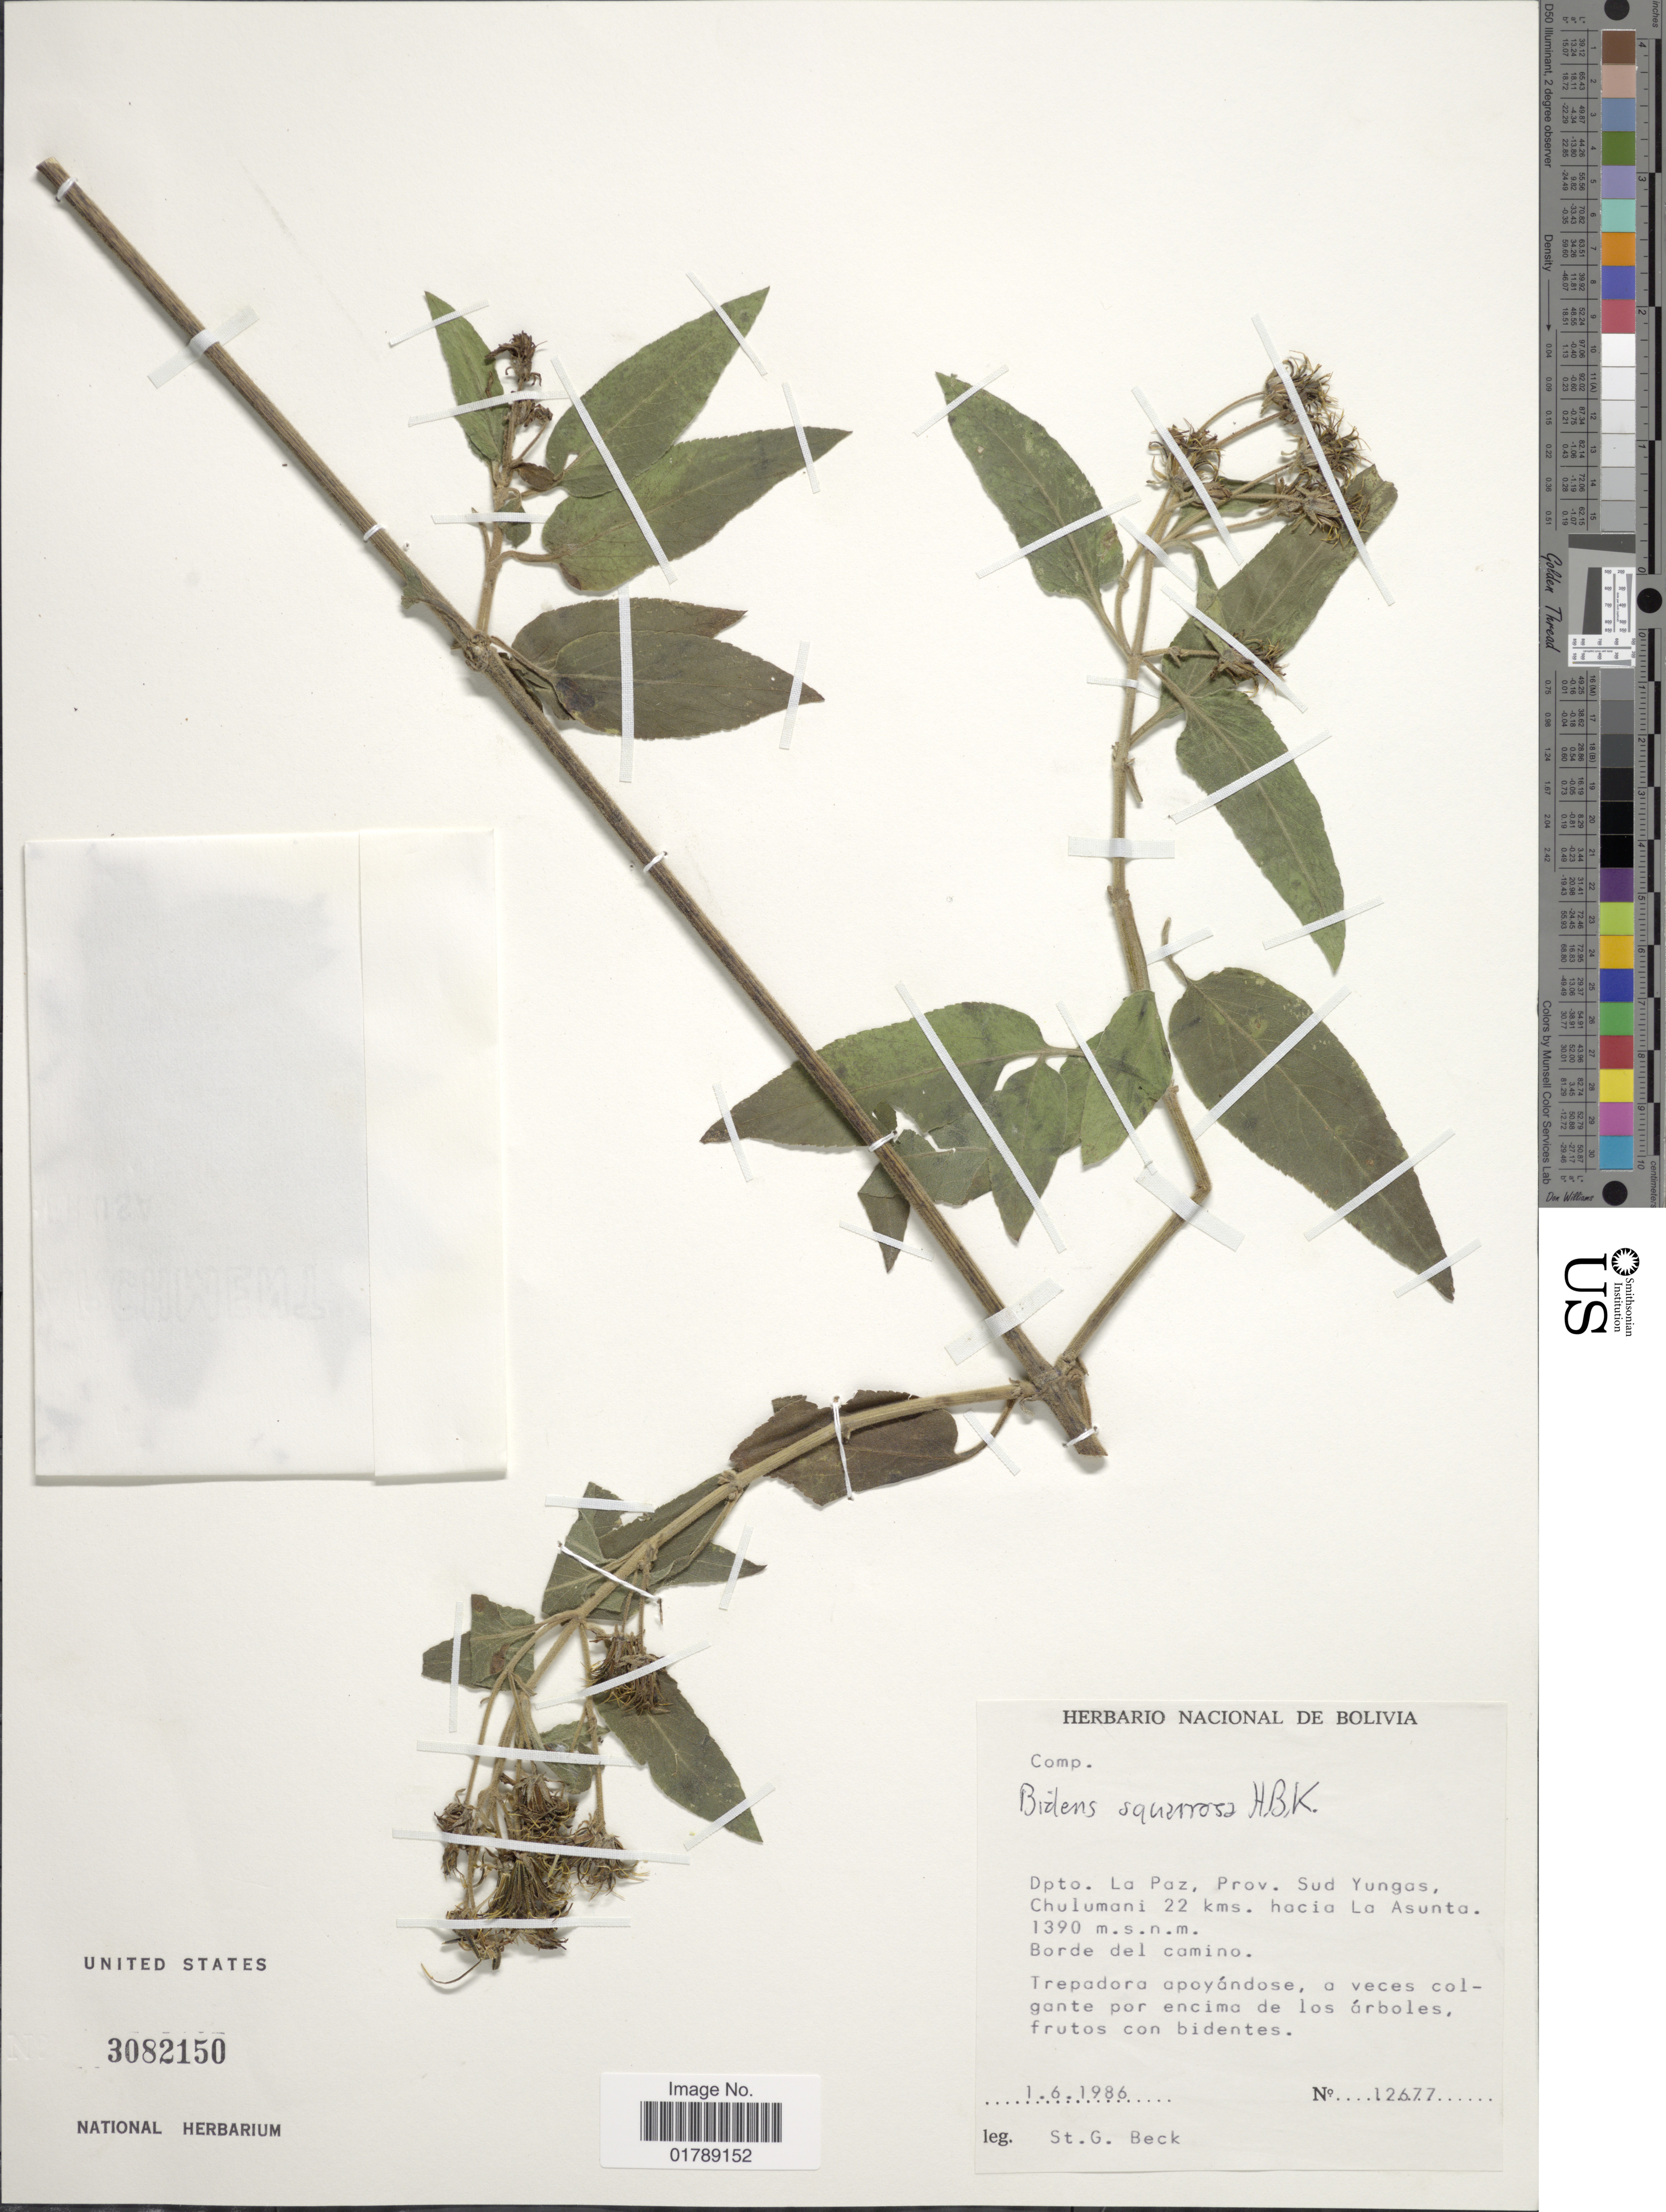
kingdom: Plantae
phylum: Tracheophyta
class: Magnoliopsida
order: Asterales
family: Asteraceae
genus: Bidens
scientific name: Bidens squarrosa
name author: Kunth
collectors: S. G. Beck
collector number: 12677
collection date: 1986-06-01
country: Bolivia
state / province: La Paz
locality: Prov. Sud Yungas, Chulumani 22 kms. hacia La Asunta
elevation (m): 1390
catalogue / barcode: US 3082150